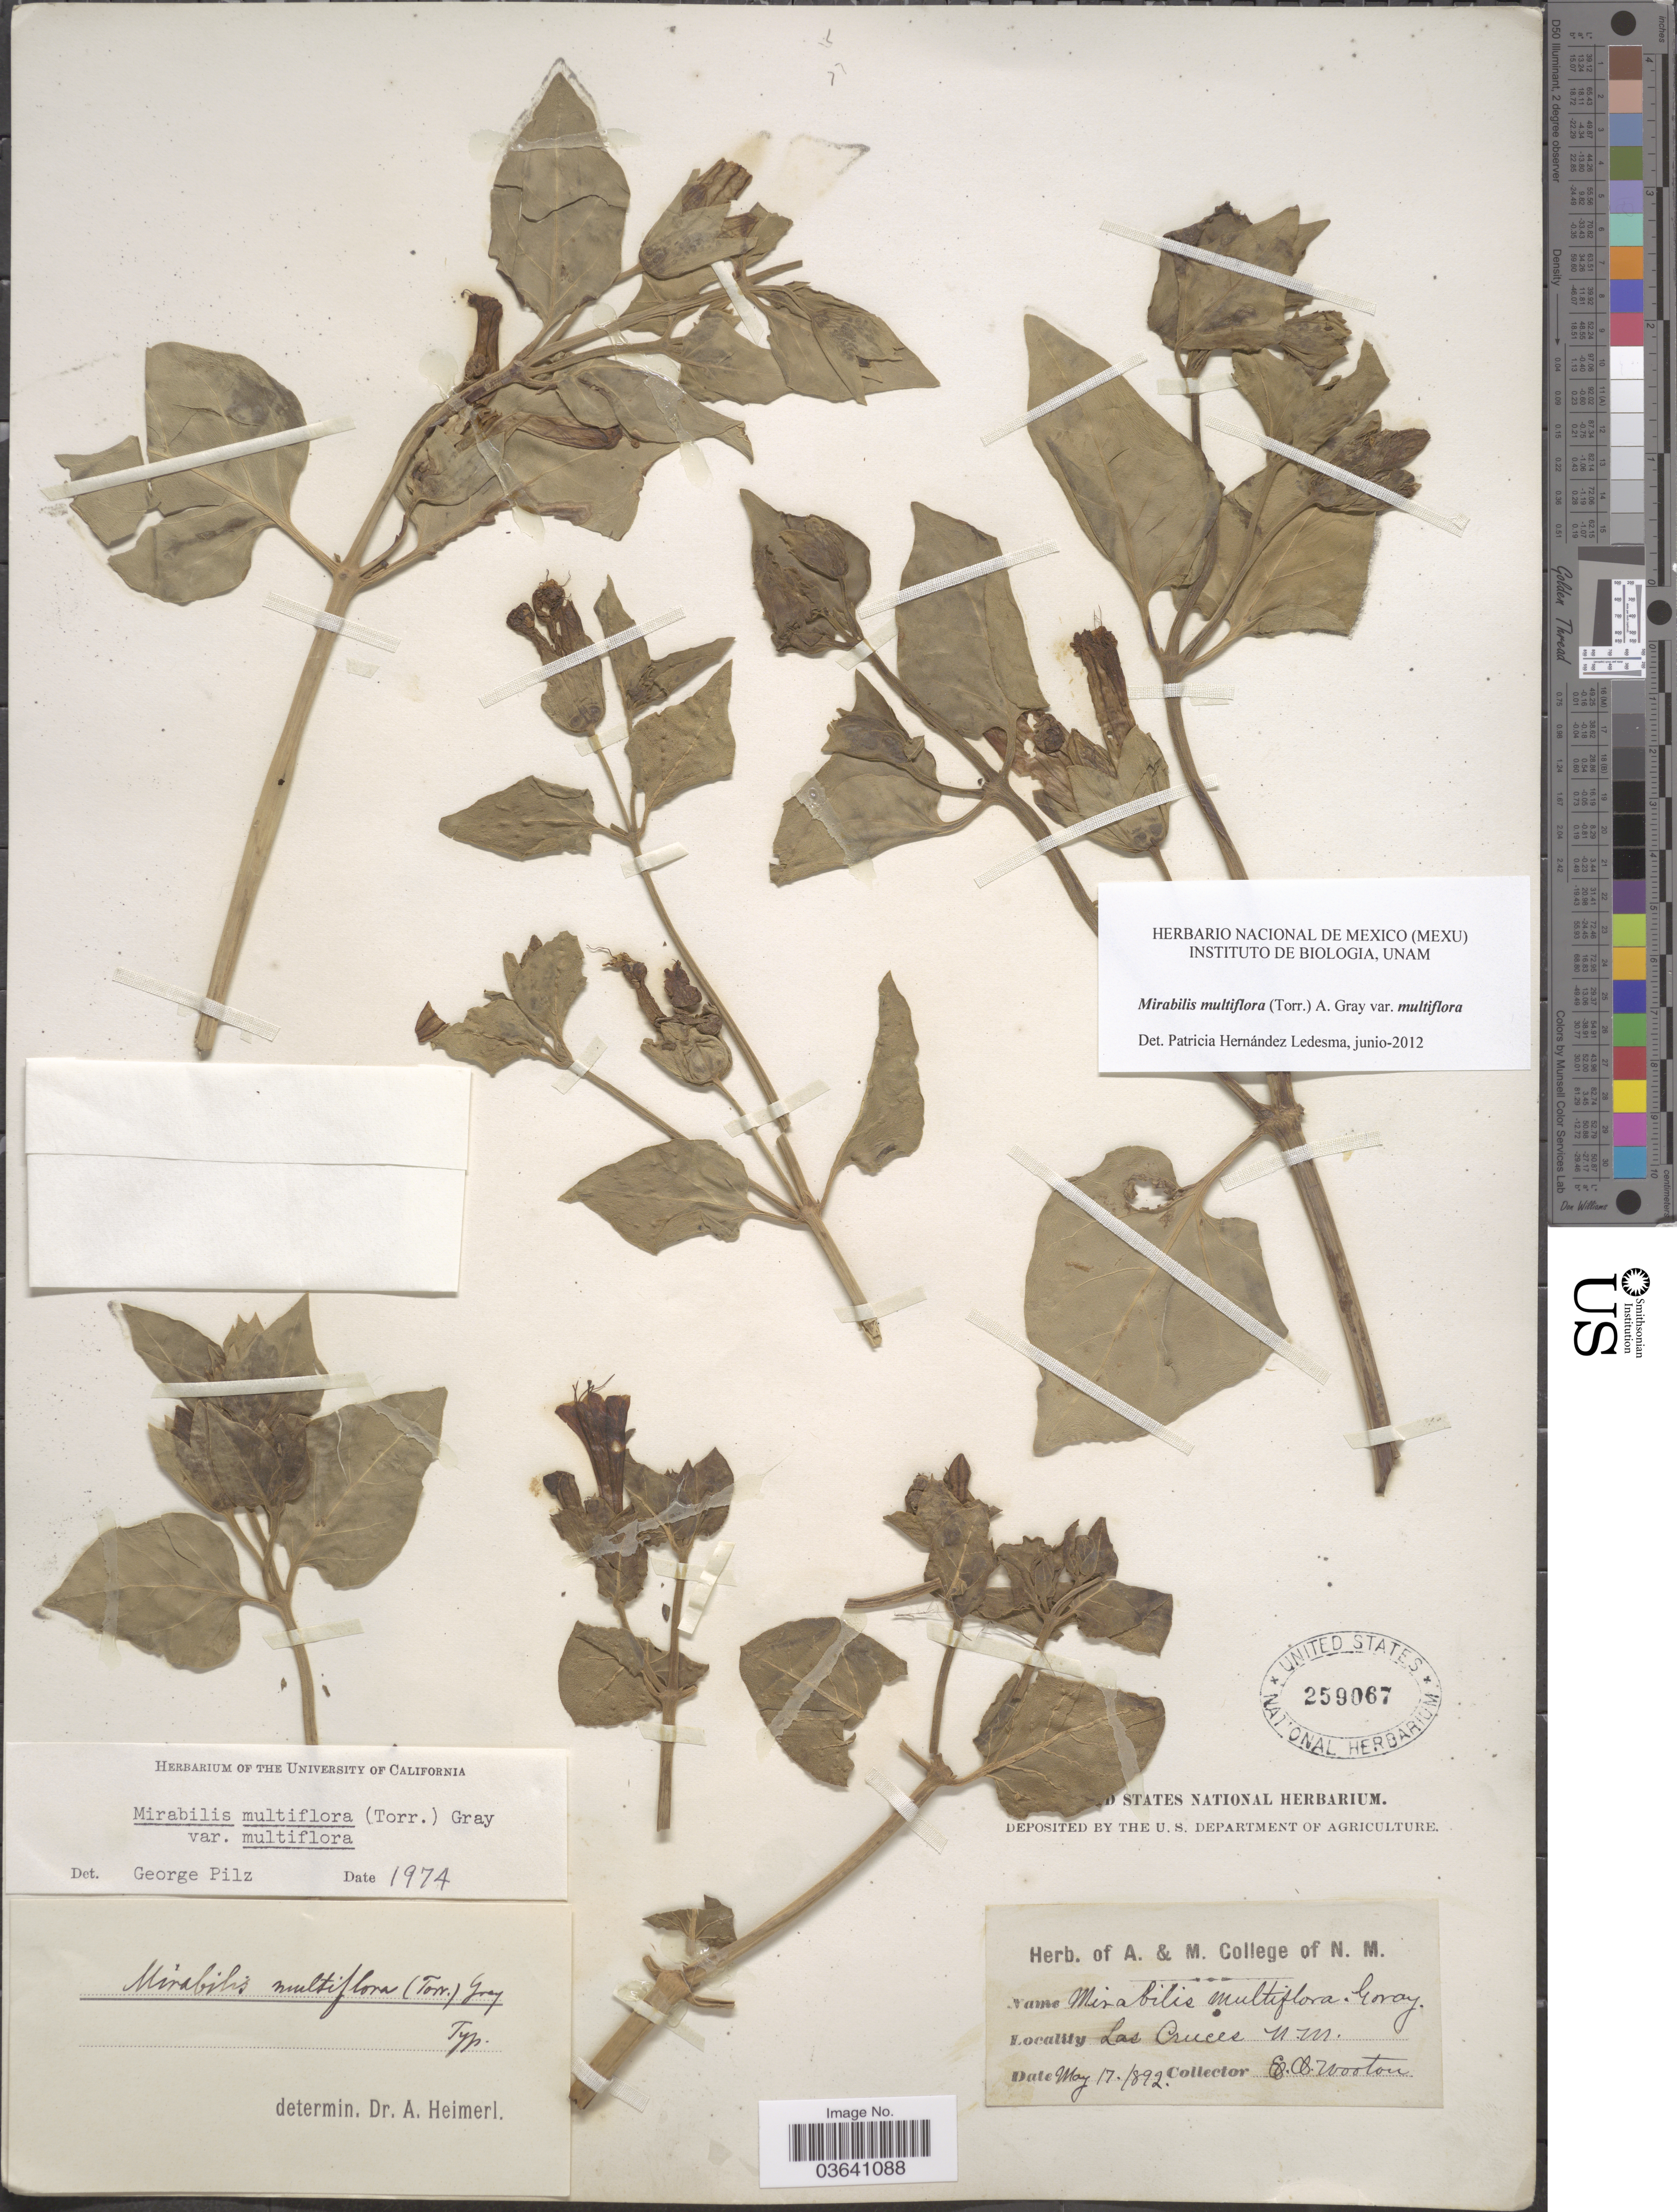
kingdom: Plantae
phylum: Tracheophyta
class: Magnoliopsida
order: Caryophyllales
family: Nyctaginaceae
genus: Mirabilis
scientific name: Mirabilis multiflora var. multiflora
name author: (Torr.) A. Gray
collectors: E. O. Wooton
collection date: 1892-05-17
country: United States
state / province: New Mexico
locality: Las Cruces.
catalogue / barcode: US 259067